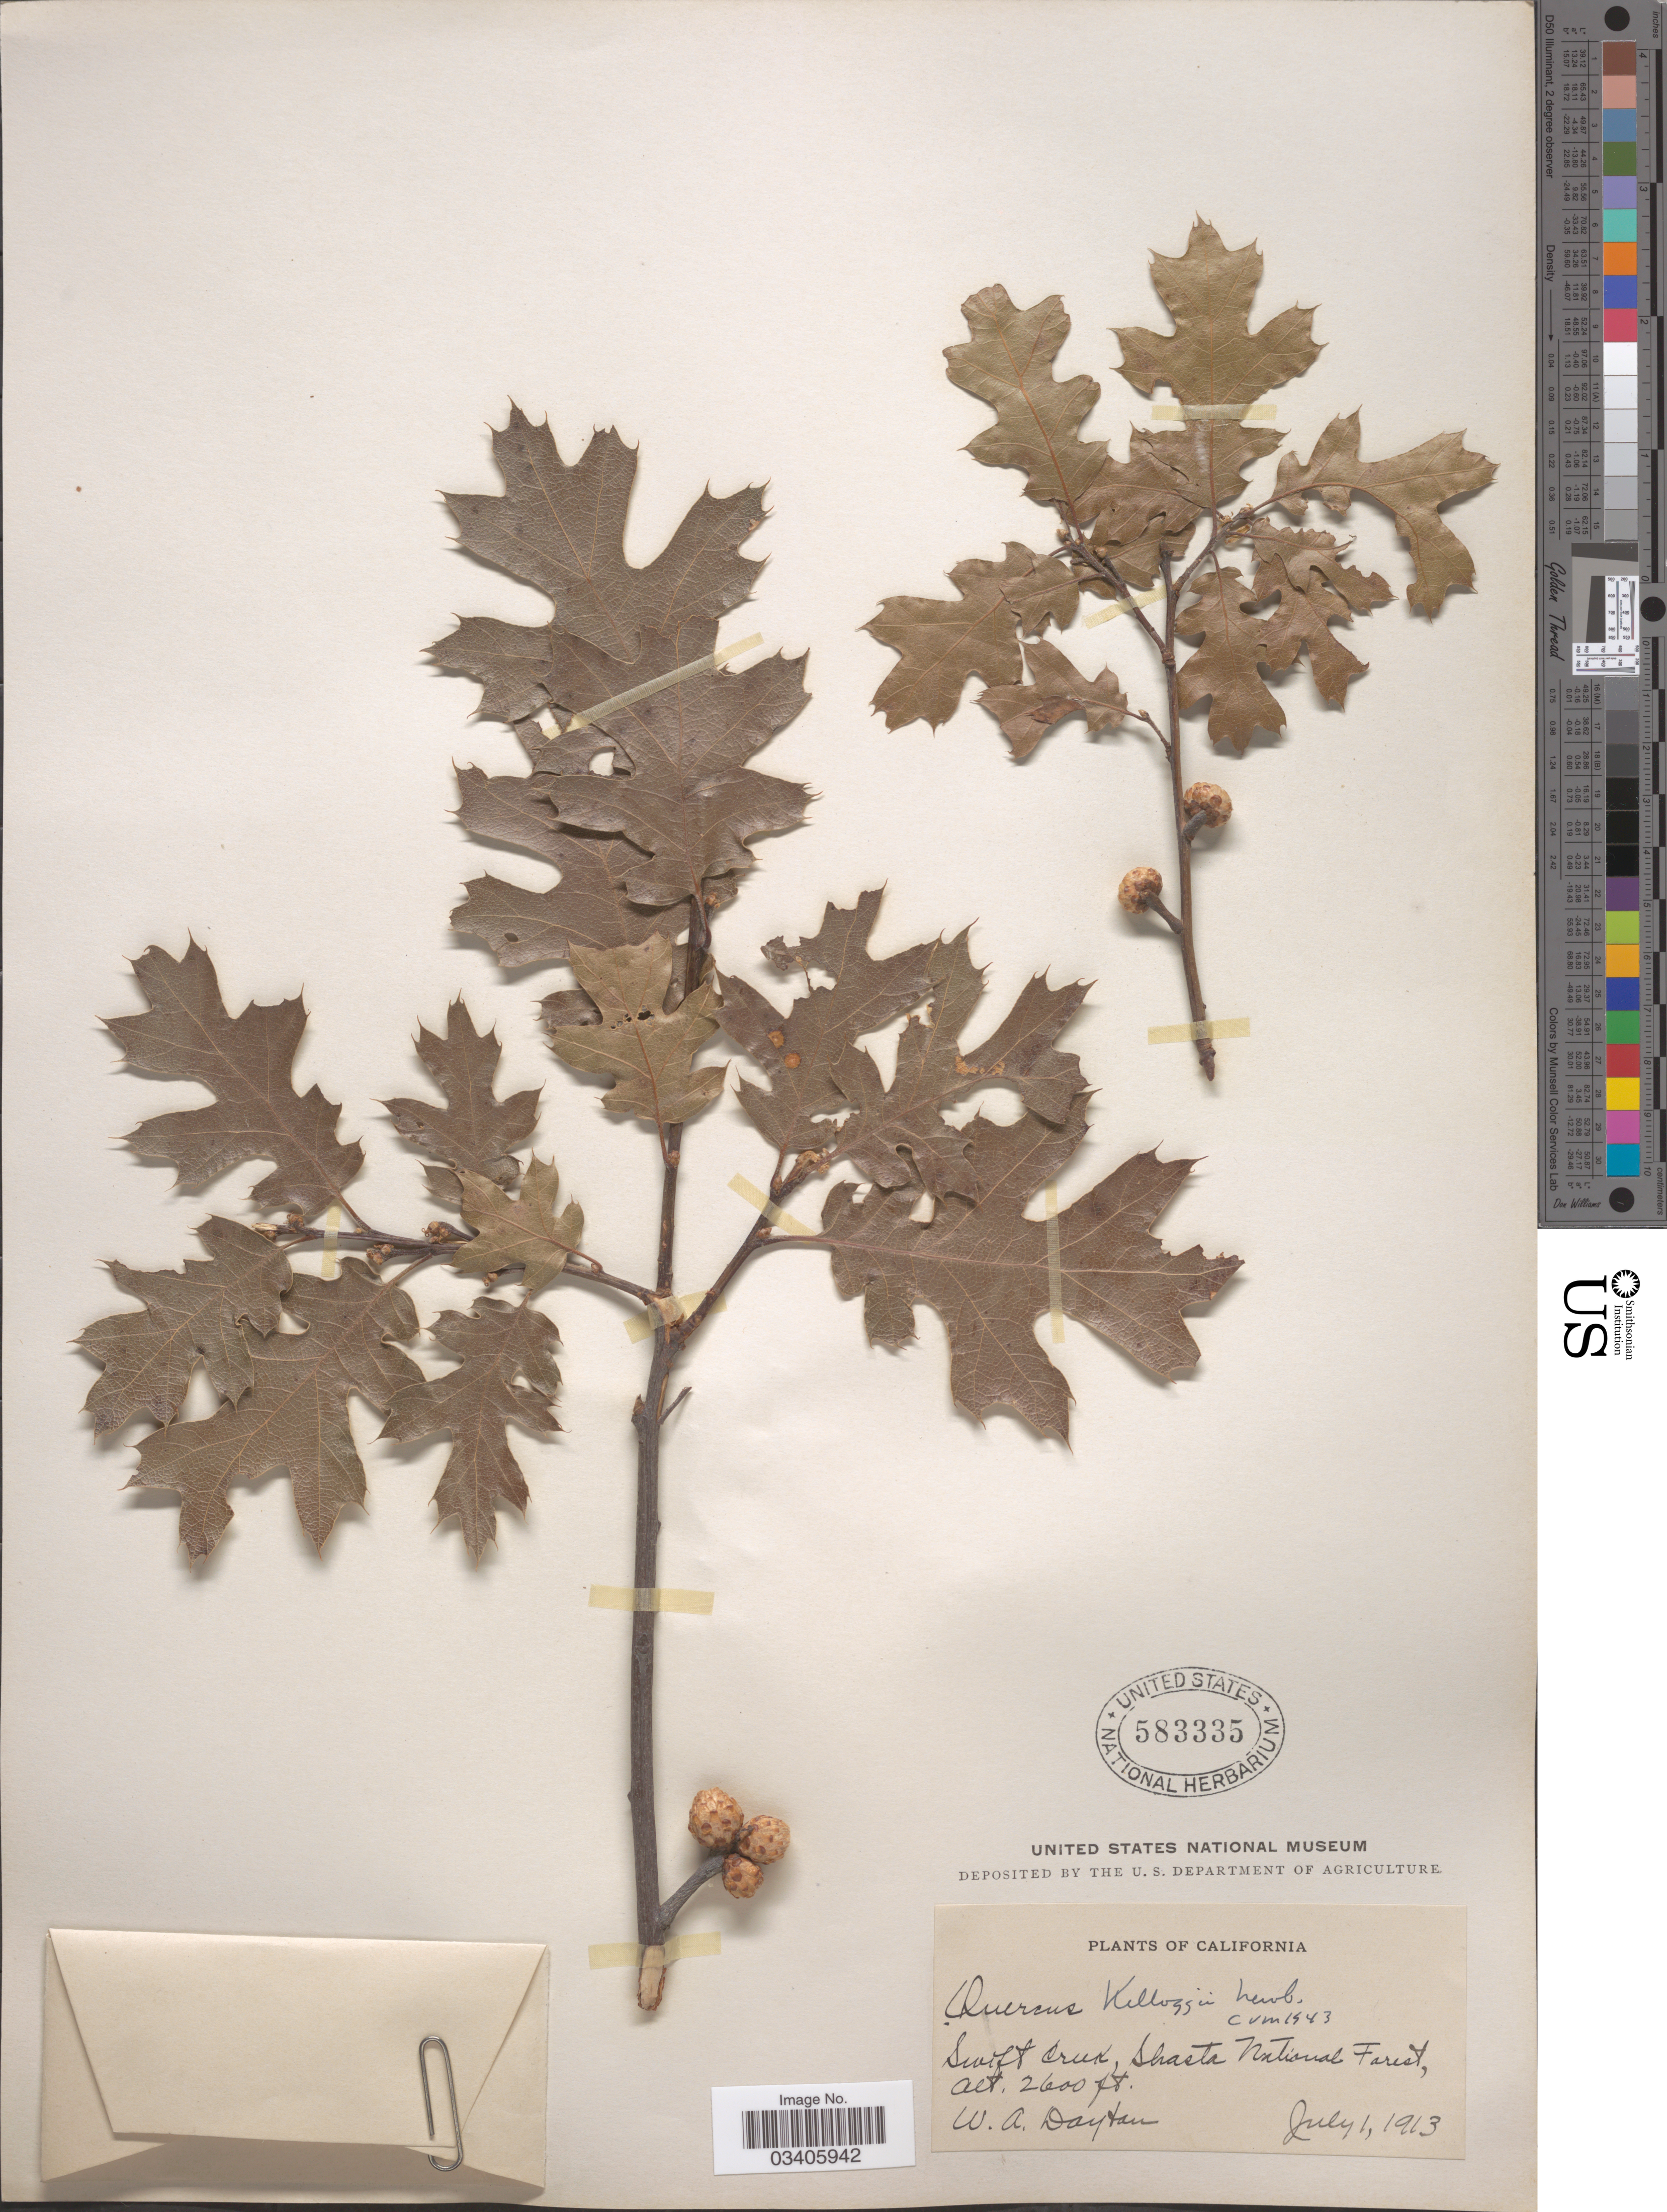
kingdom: Plantae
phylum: Tracheophyta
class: Magnoliopsida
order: Fagales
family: Fagaceae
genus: Quercus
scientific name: Quercus kelloggii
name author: Newb.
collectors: W. Dayton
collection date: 1913-07-01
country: United States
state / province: California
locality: Swift Creek, Shasta National Forest.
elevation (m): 792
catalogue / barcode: US 583335